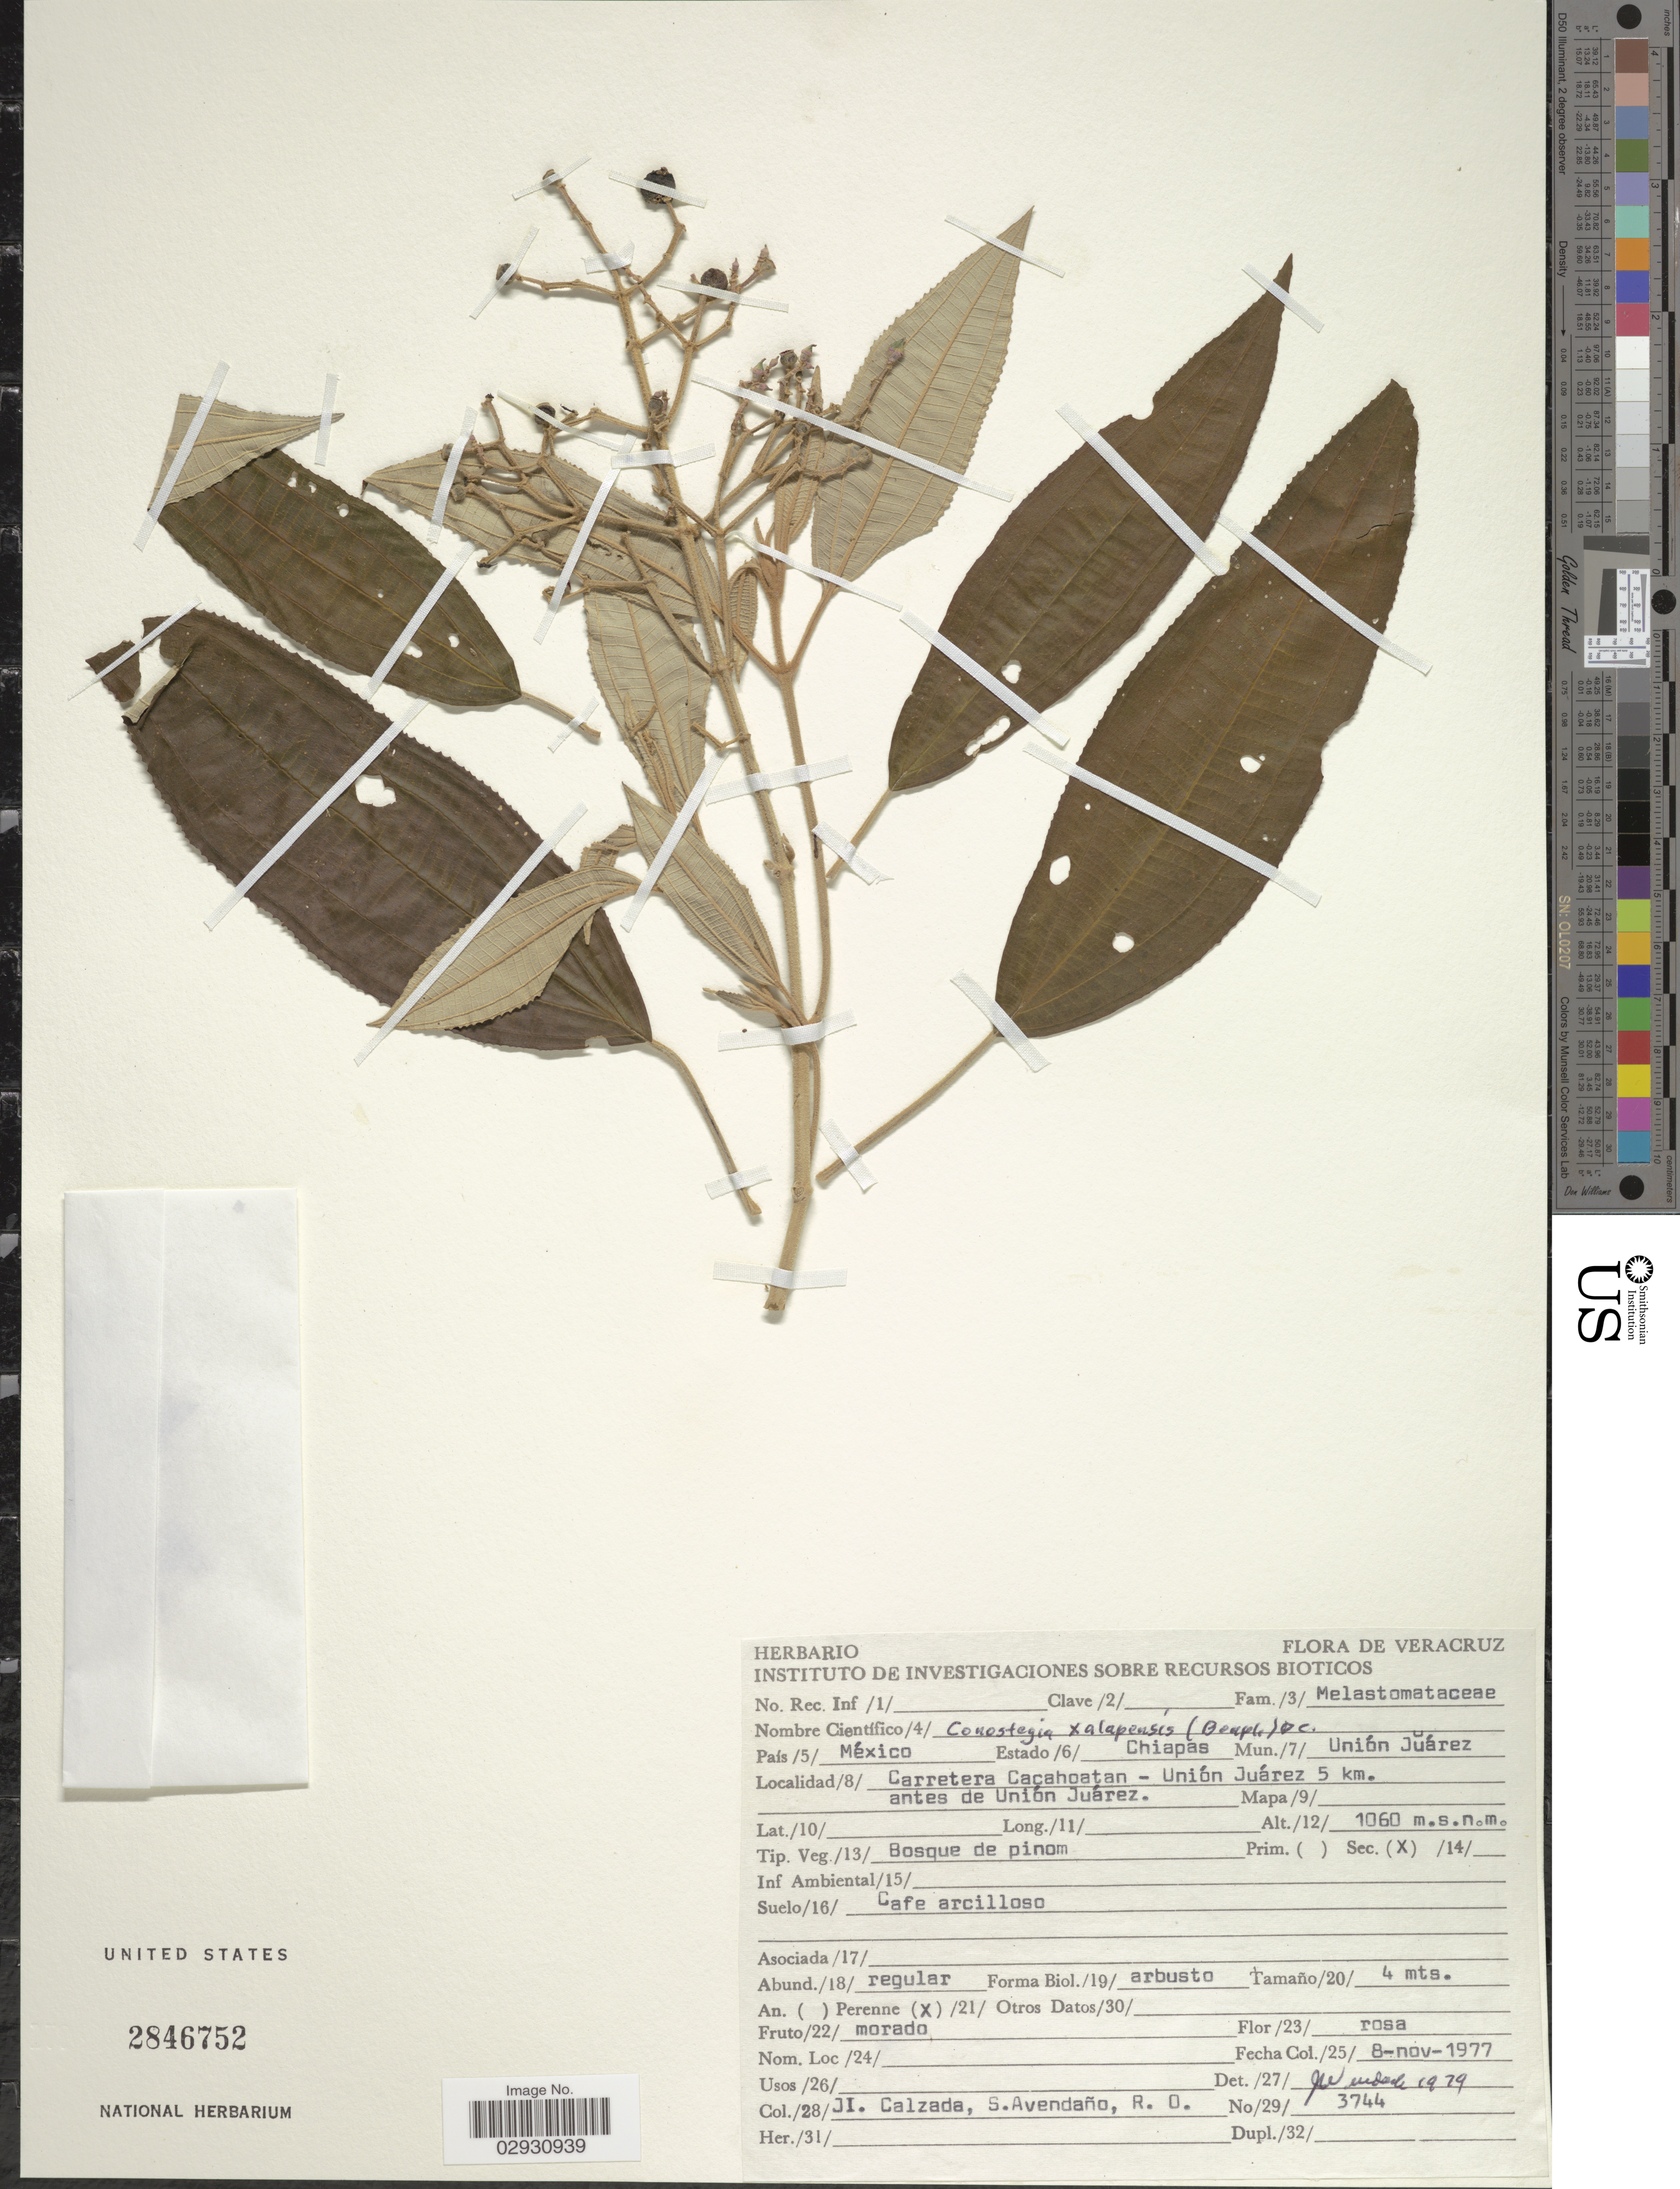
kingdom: Plantae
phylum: Tracheophyta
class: Magnoliopsida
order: Myrtales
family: Melastomataceae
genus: Conostegia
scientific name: Conostegia quadrangularis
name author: Schltdl. ex Steud.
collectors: J. I. Calzada, S. Avendano & R. O.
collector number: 3744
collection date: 1977-11-08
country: Mexico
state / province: Chiapas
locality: Veracruz. Carretera Caçahoatan - Unión Juárez 5 km. antes de Unión Juárez.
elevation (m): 1060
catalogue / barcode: US 2846752